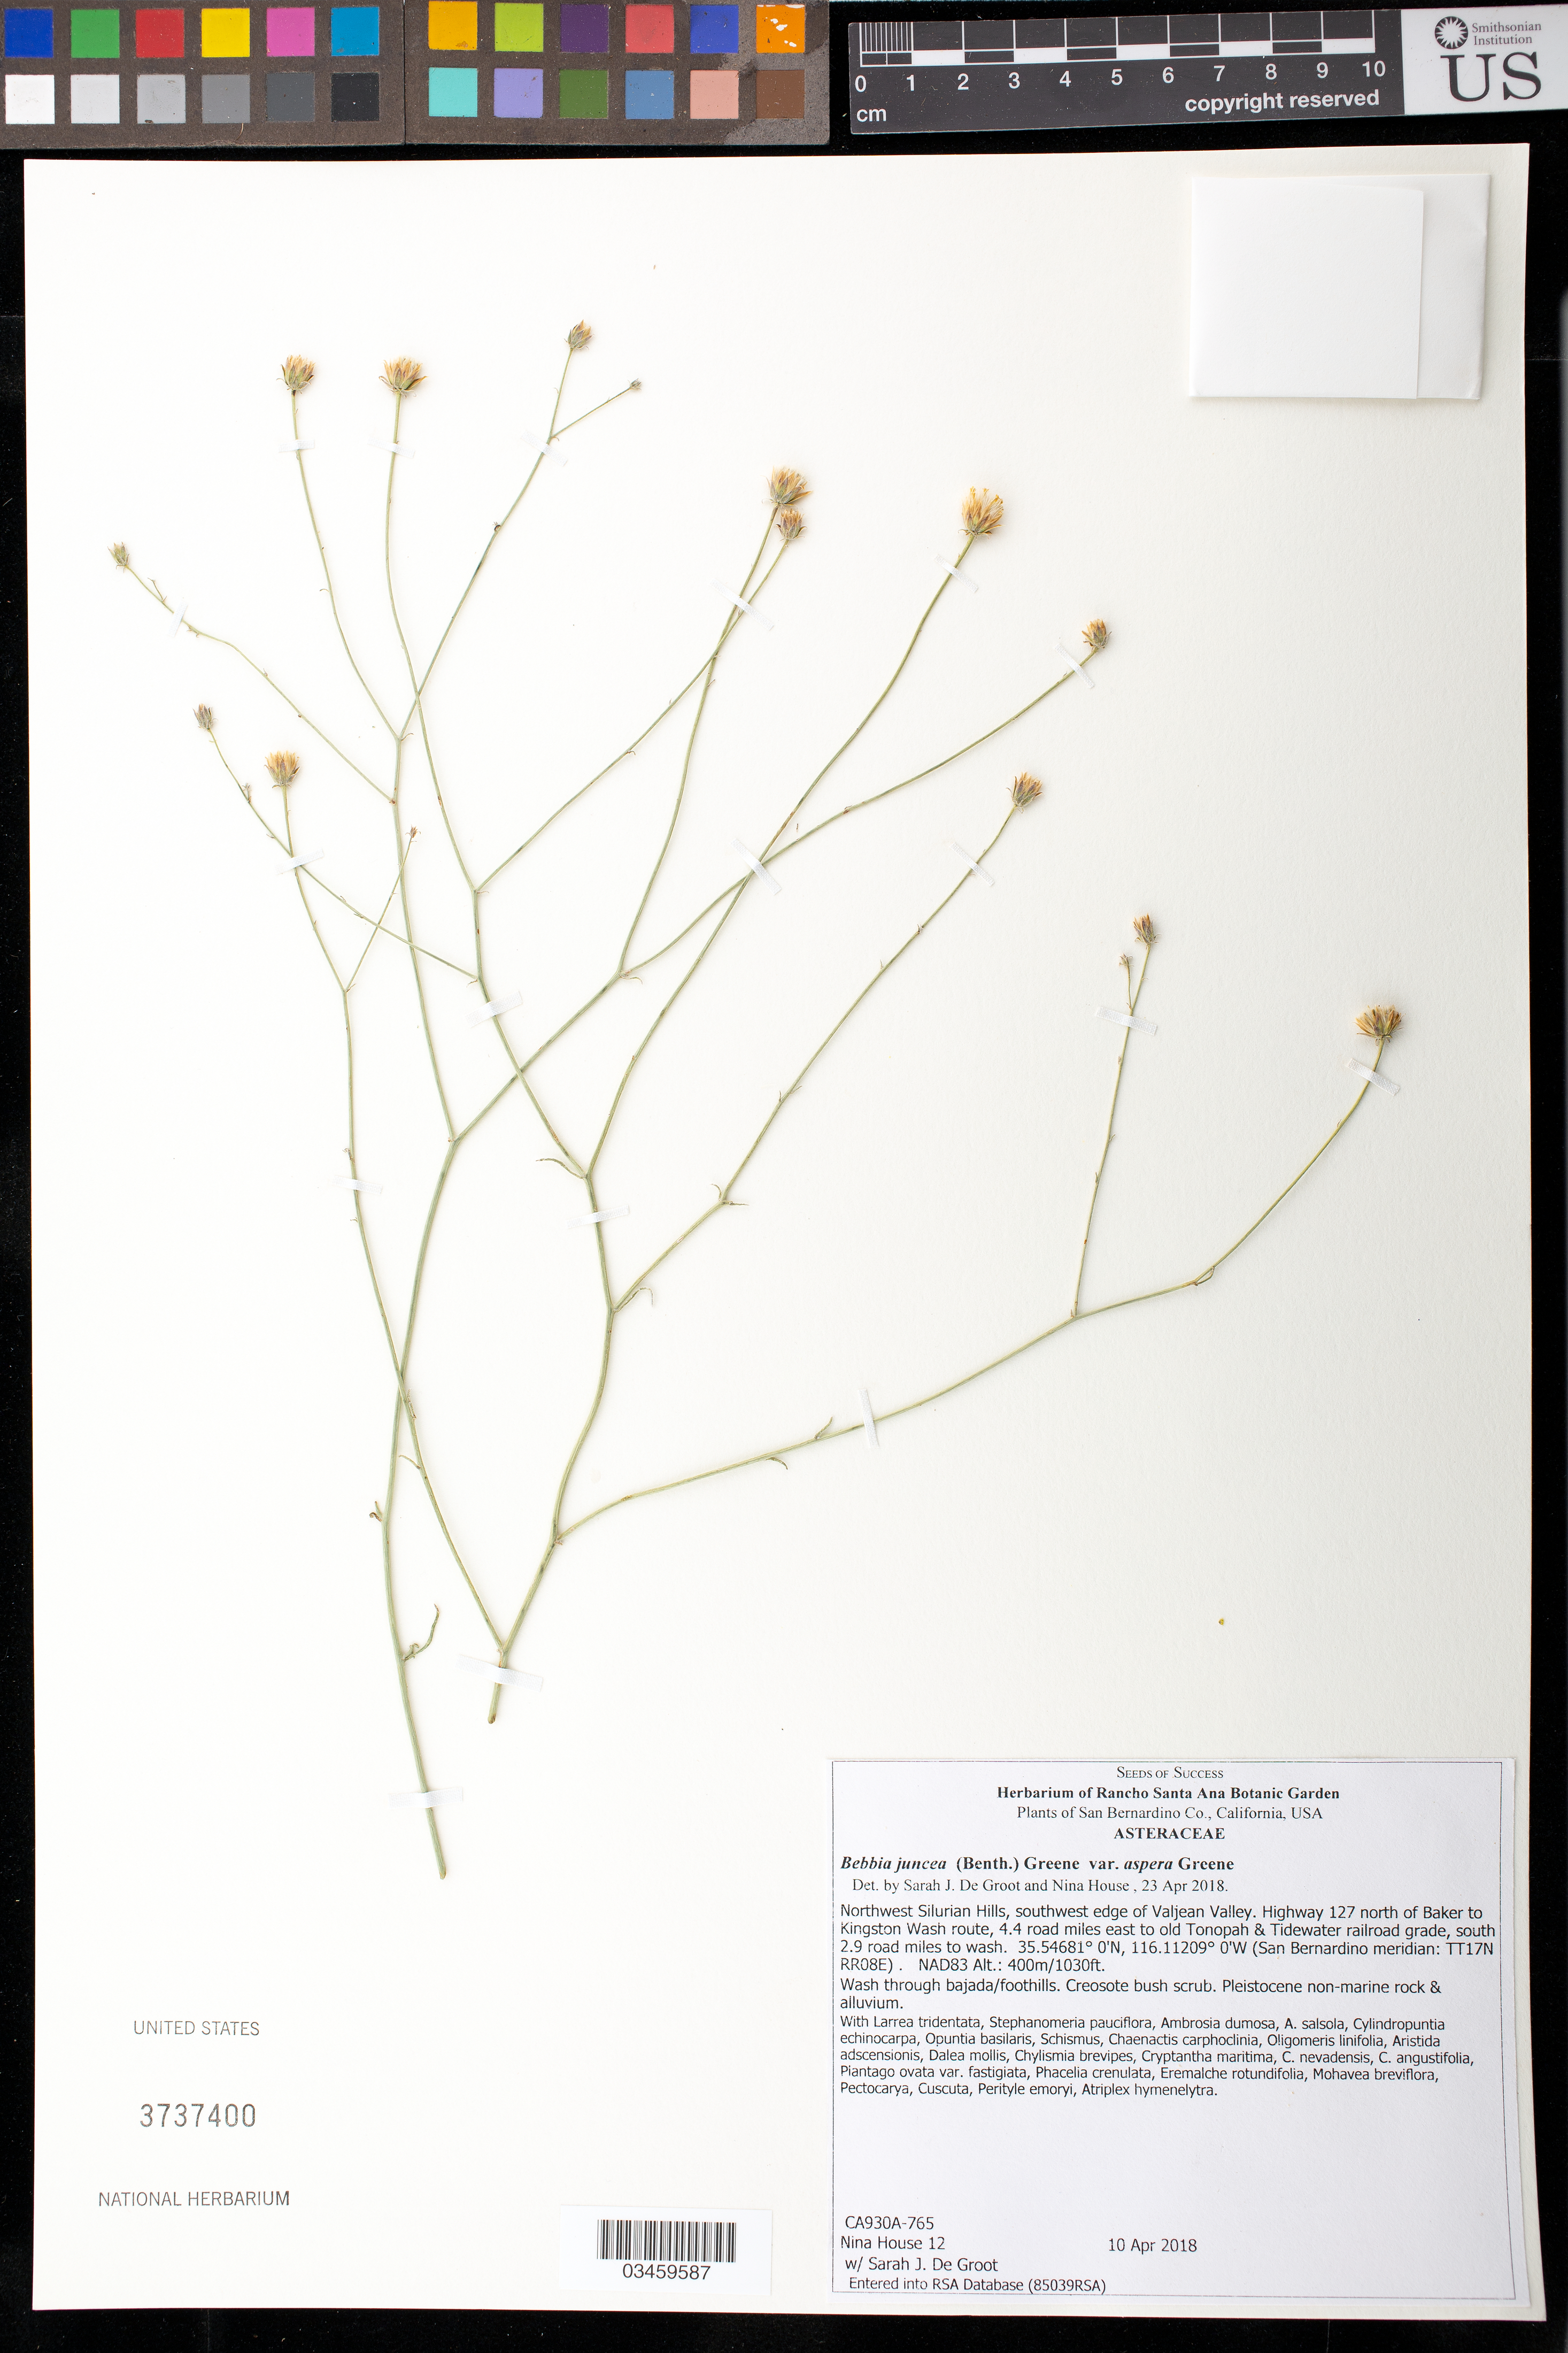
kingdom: Plantae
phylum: Tracheophyta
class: Magnoliopsida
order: Asterales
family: Asteraceae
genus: Bebbia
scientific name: Bebbia juncea var. aspera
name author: Greene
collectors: N. House & S. De Groot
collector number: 12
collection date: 2018-04-10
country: United States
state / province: California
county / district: San Bernardino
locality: NW of the Silurian Hills, SW edge of Valjean Valley, Hwy 127 N of Baker to Kingston Wash Route, 4.4 road mi E to old Tonopah and Tidewater railroad grade, S 2.9 road mi to wash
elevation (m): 400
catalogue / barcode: US 3737400